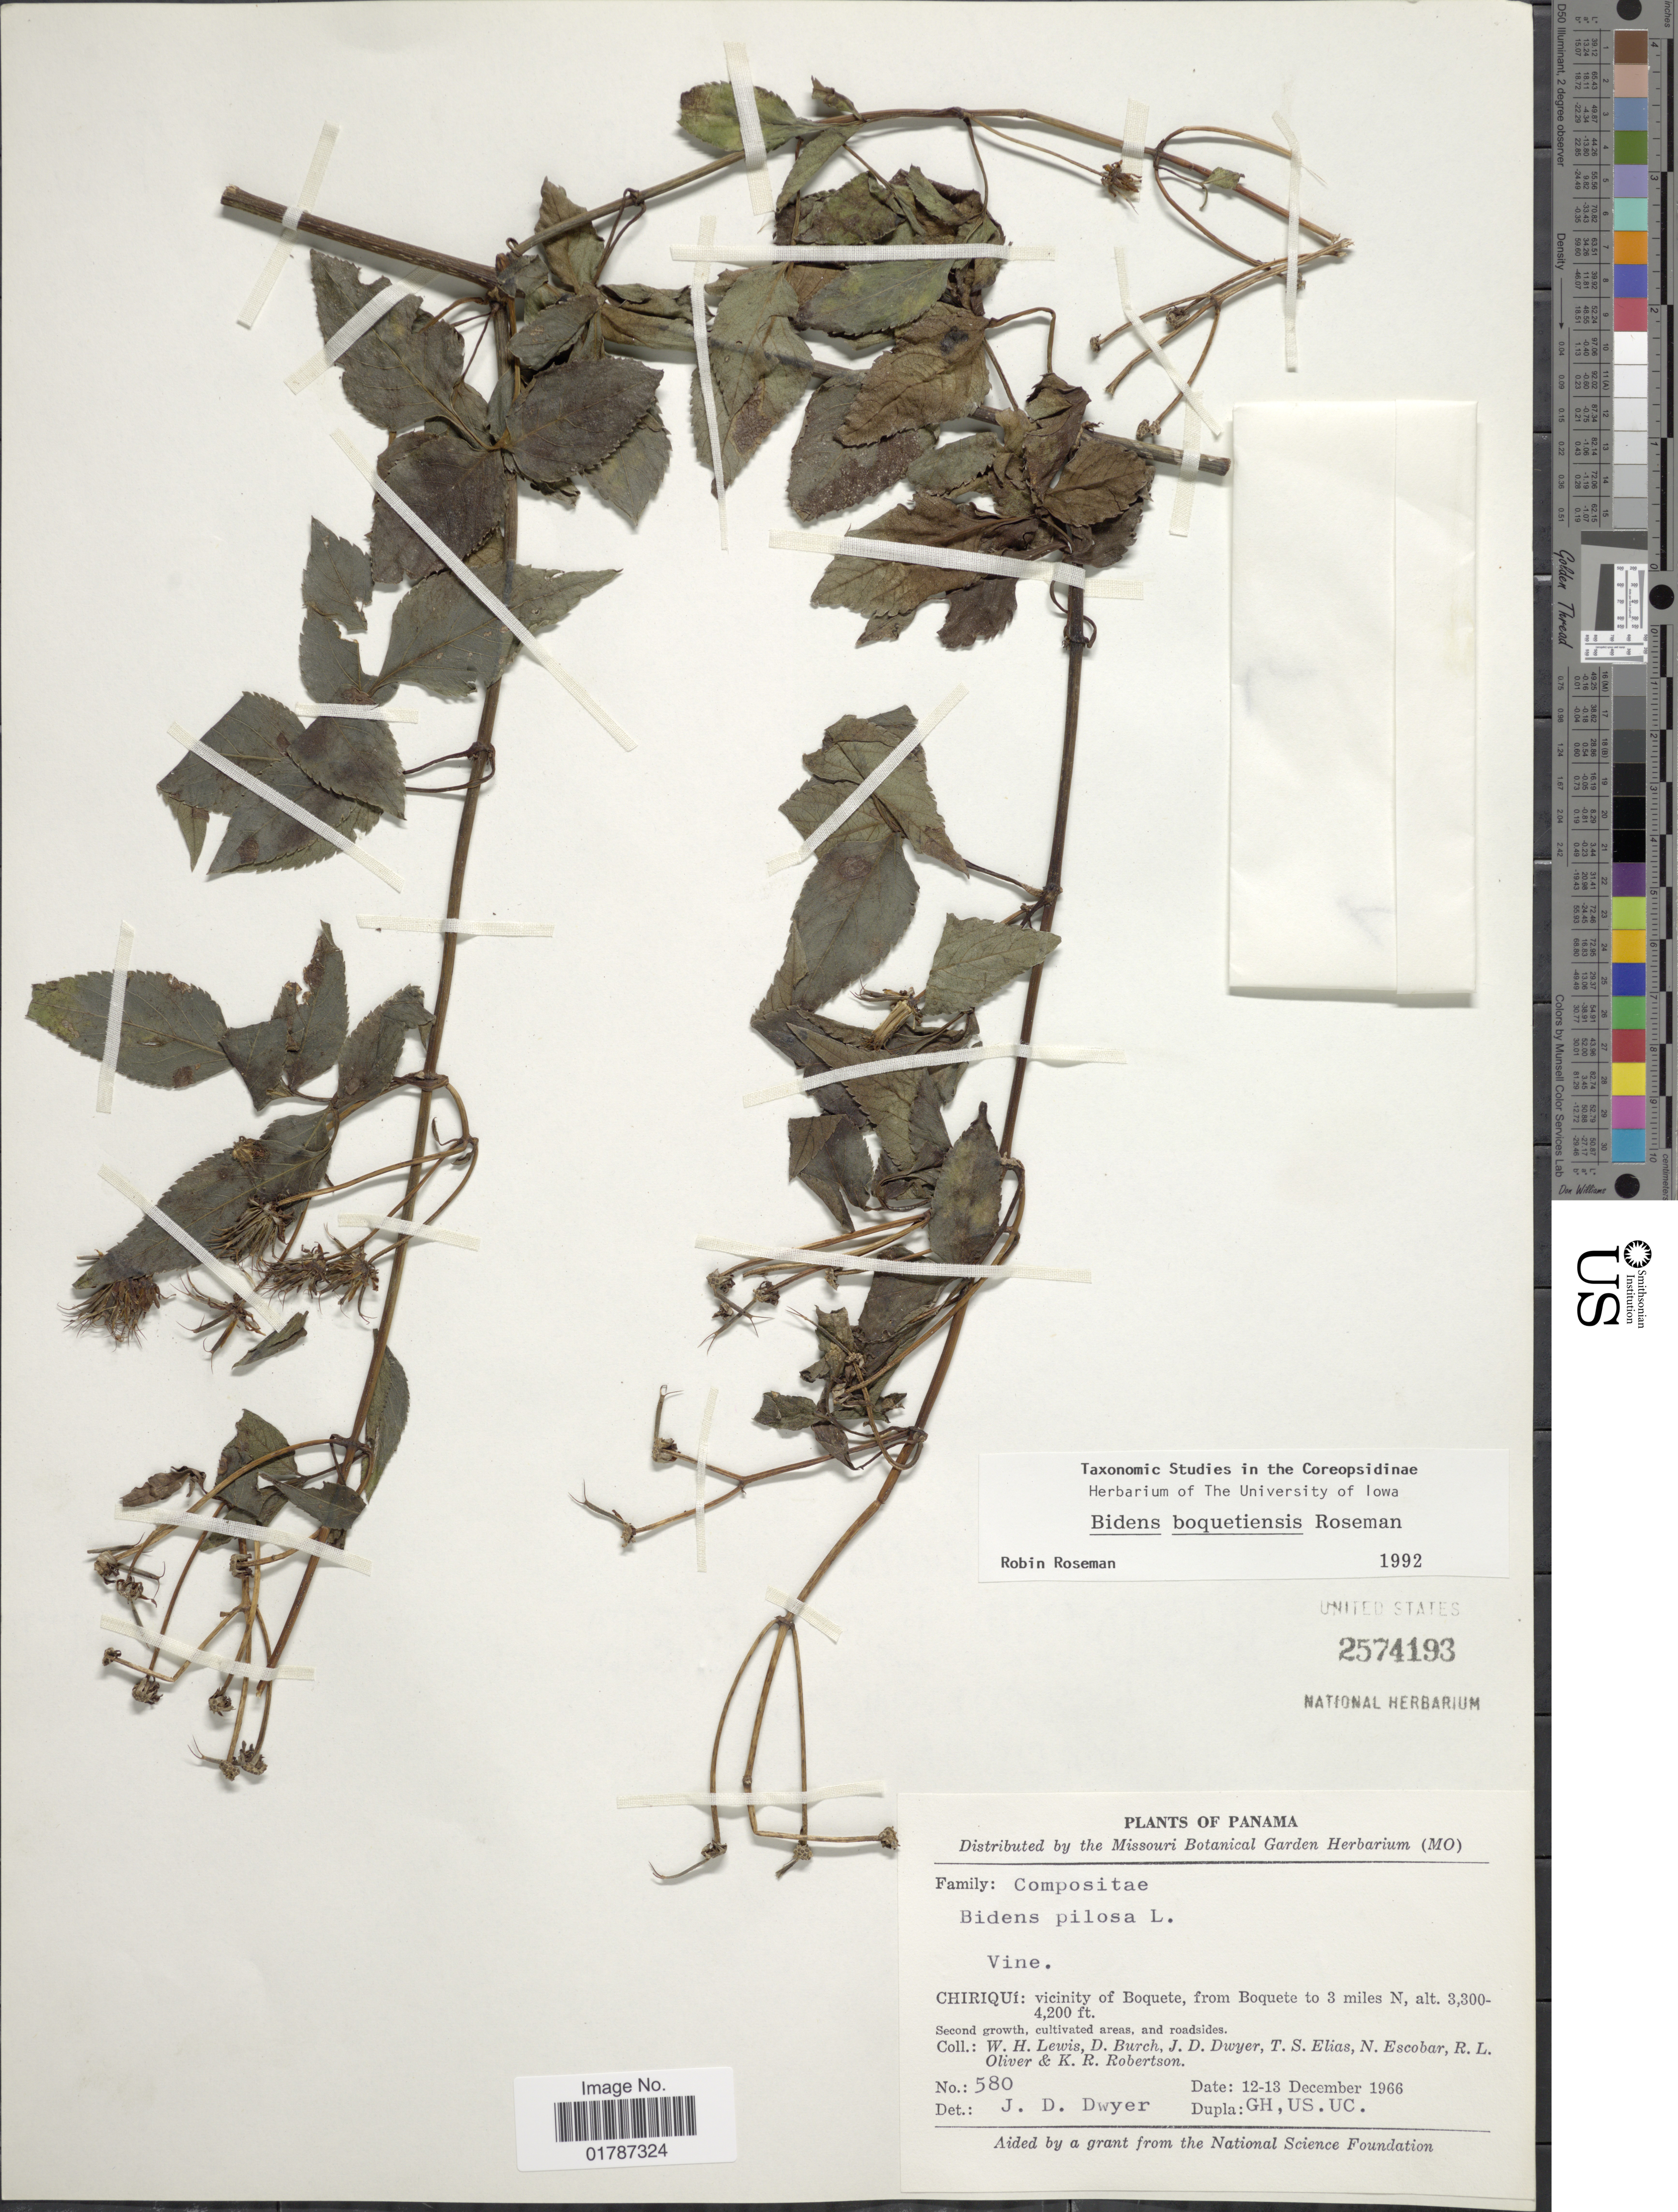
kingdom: Plantae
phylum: Tracheophyta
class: Magnoliopsida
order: Asterales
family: Asteraceae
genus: Bidens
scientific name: Bidens boquetinsis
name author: Roseman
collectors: W. H. Lewis, D. Burch, J. D. Dwyer, T. S. Elias & et al.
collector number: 580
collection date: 1966-12-12/1966-12-13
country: Panama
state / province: Chiriqui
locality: Chiriqui: vicinity of Boquete, from Boquete to 3 miles N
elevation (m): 1280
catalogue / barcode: US 2574193